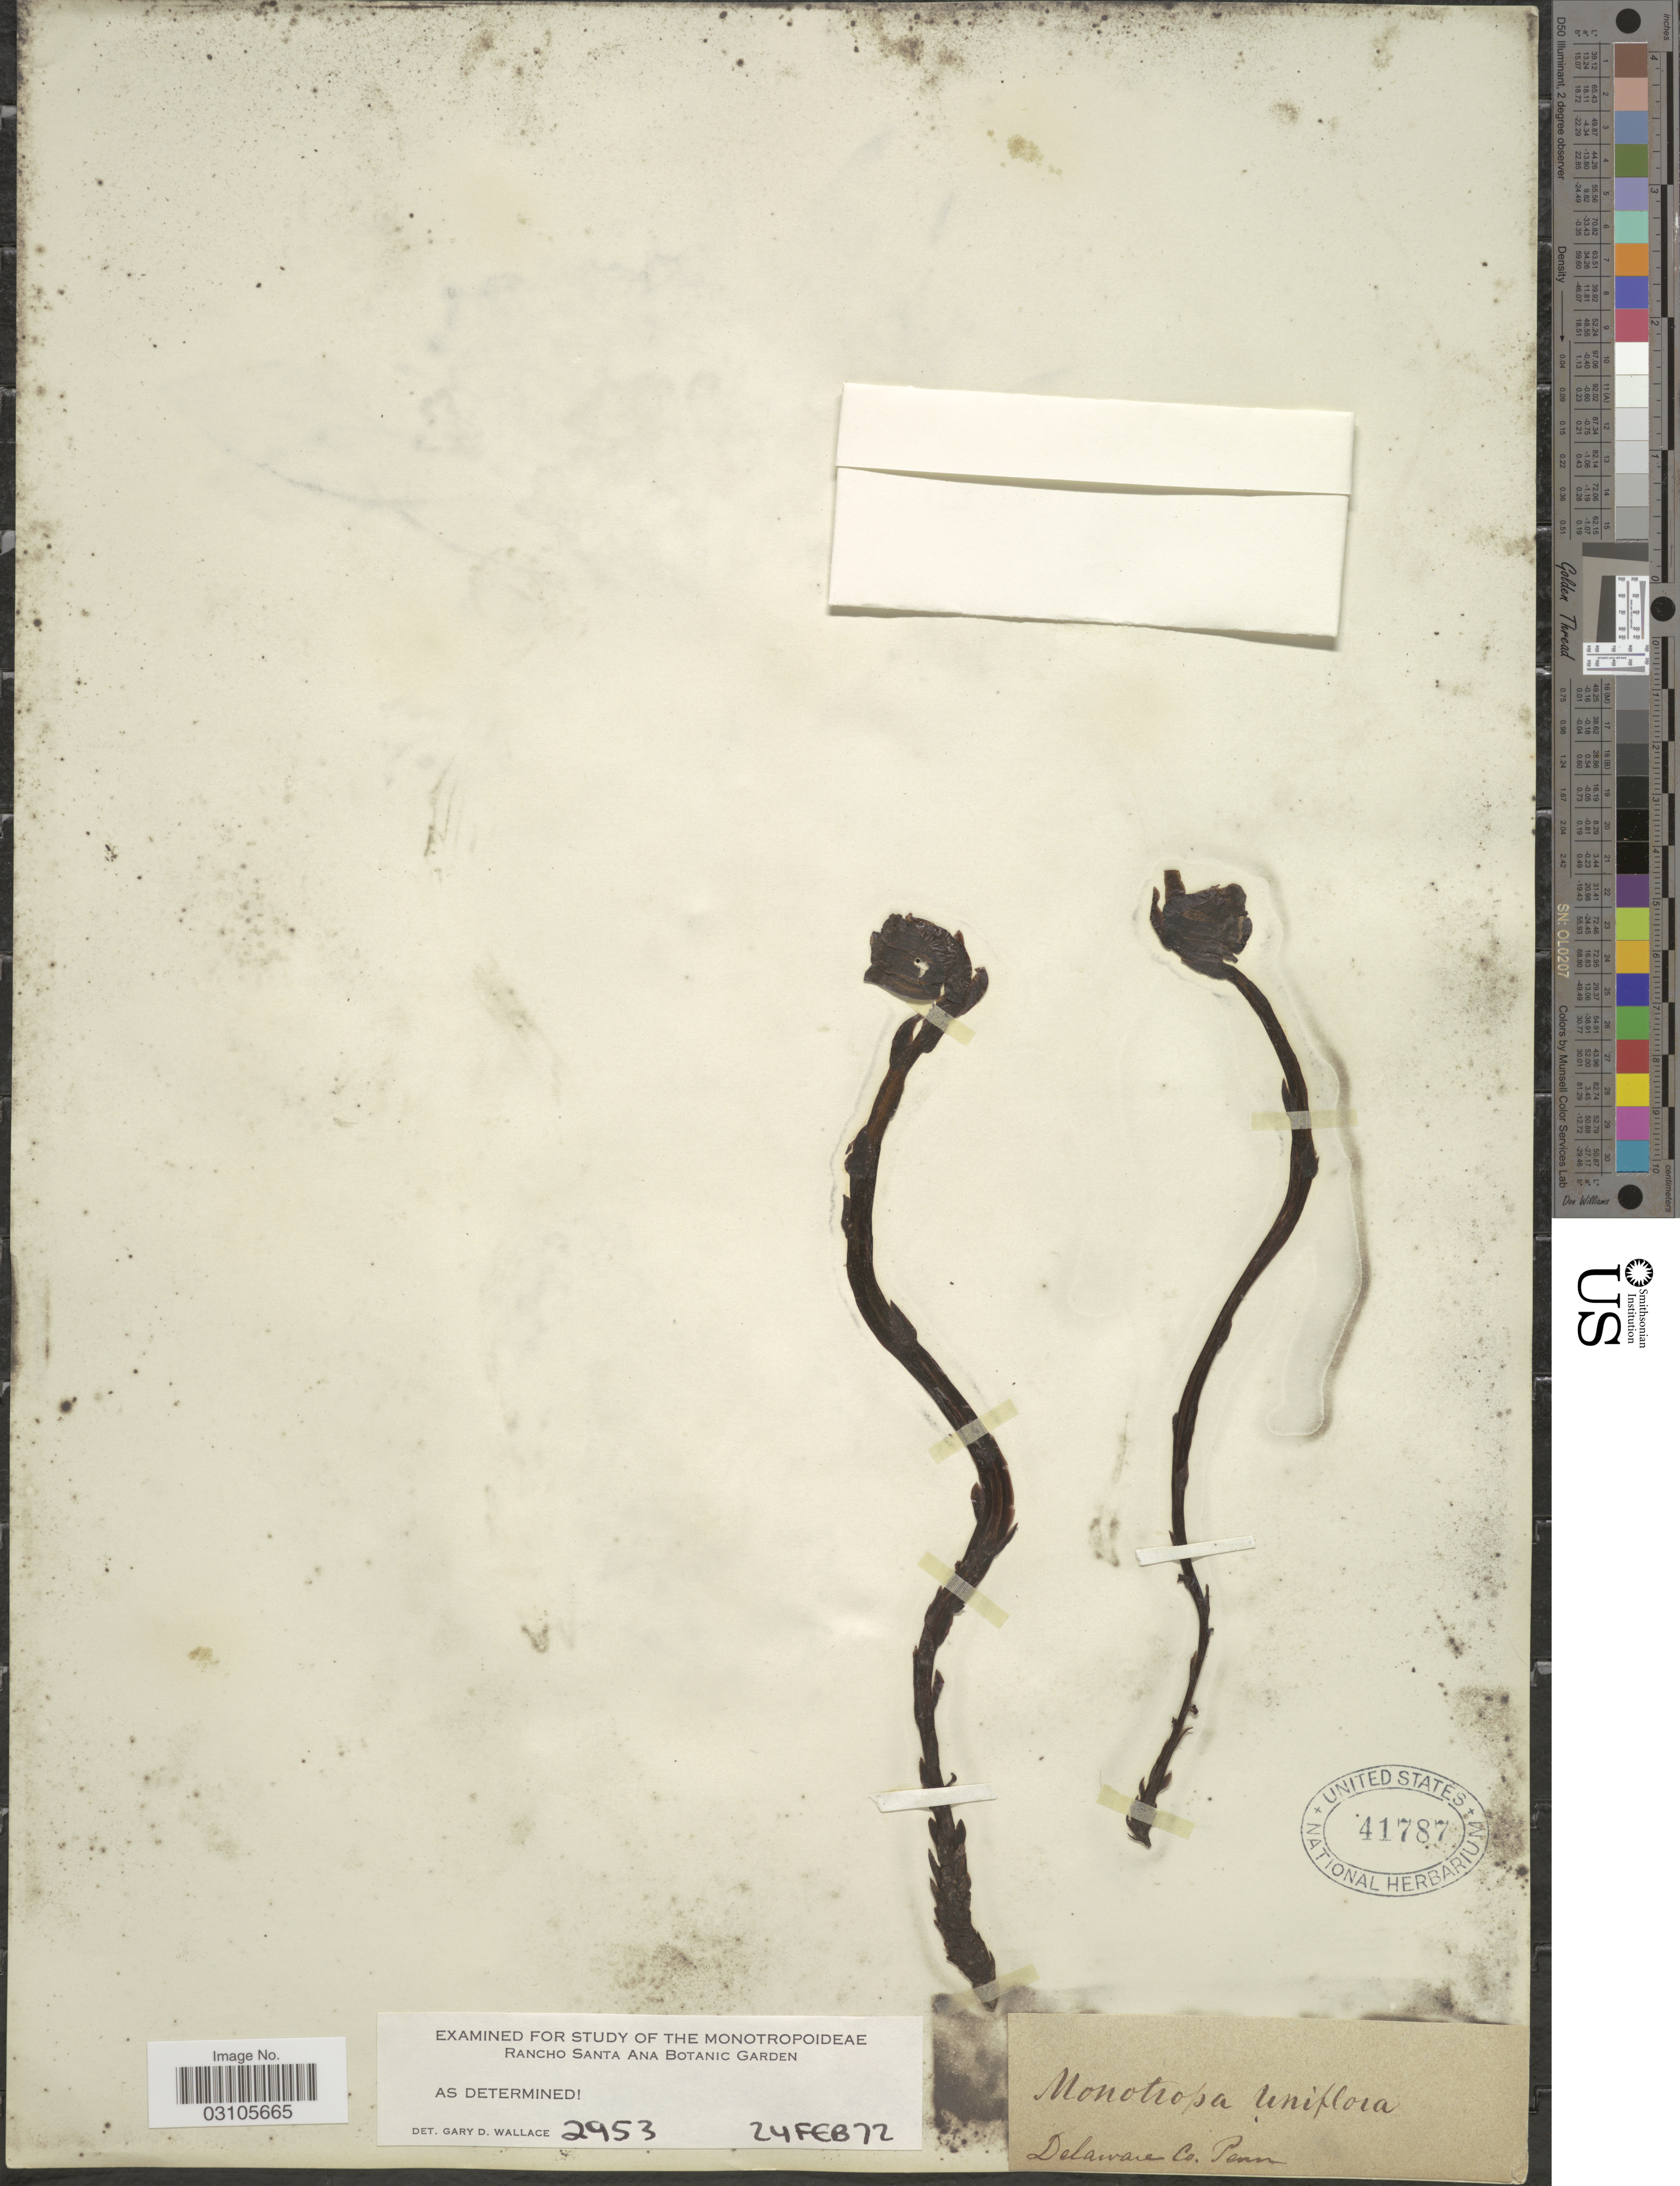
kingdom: Plantae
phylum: Tracheophyta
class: Magnoliopsida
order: Ericales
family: Ericaceae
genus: Monotropa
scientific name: Monotropa uniflora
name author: L.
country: United States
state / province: Pennsylvania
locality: Delaware Co.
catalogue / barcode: US 41787